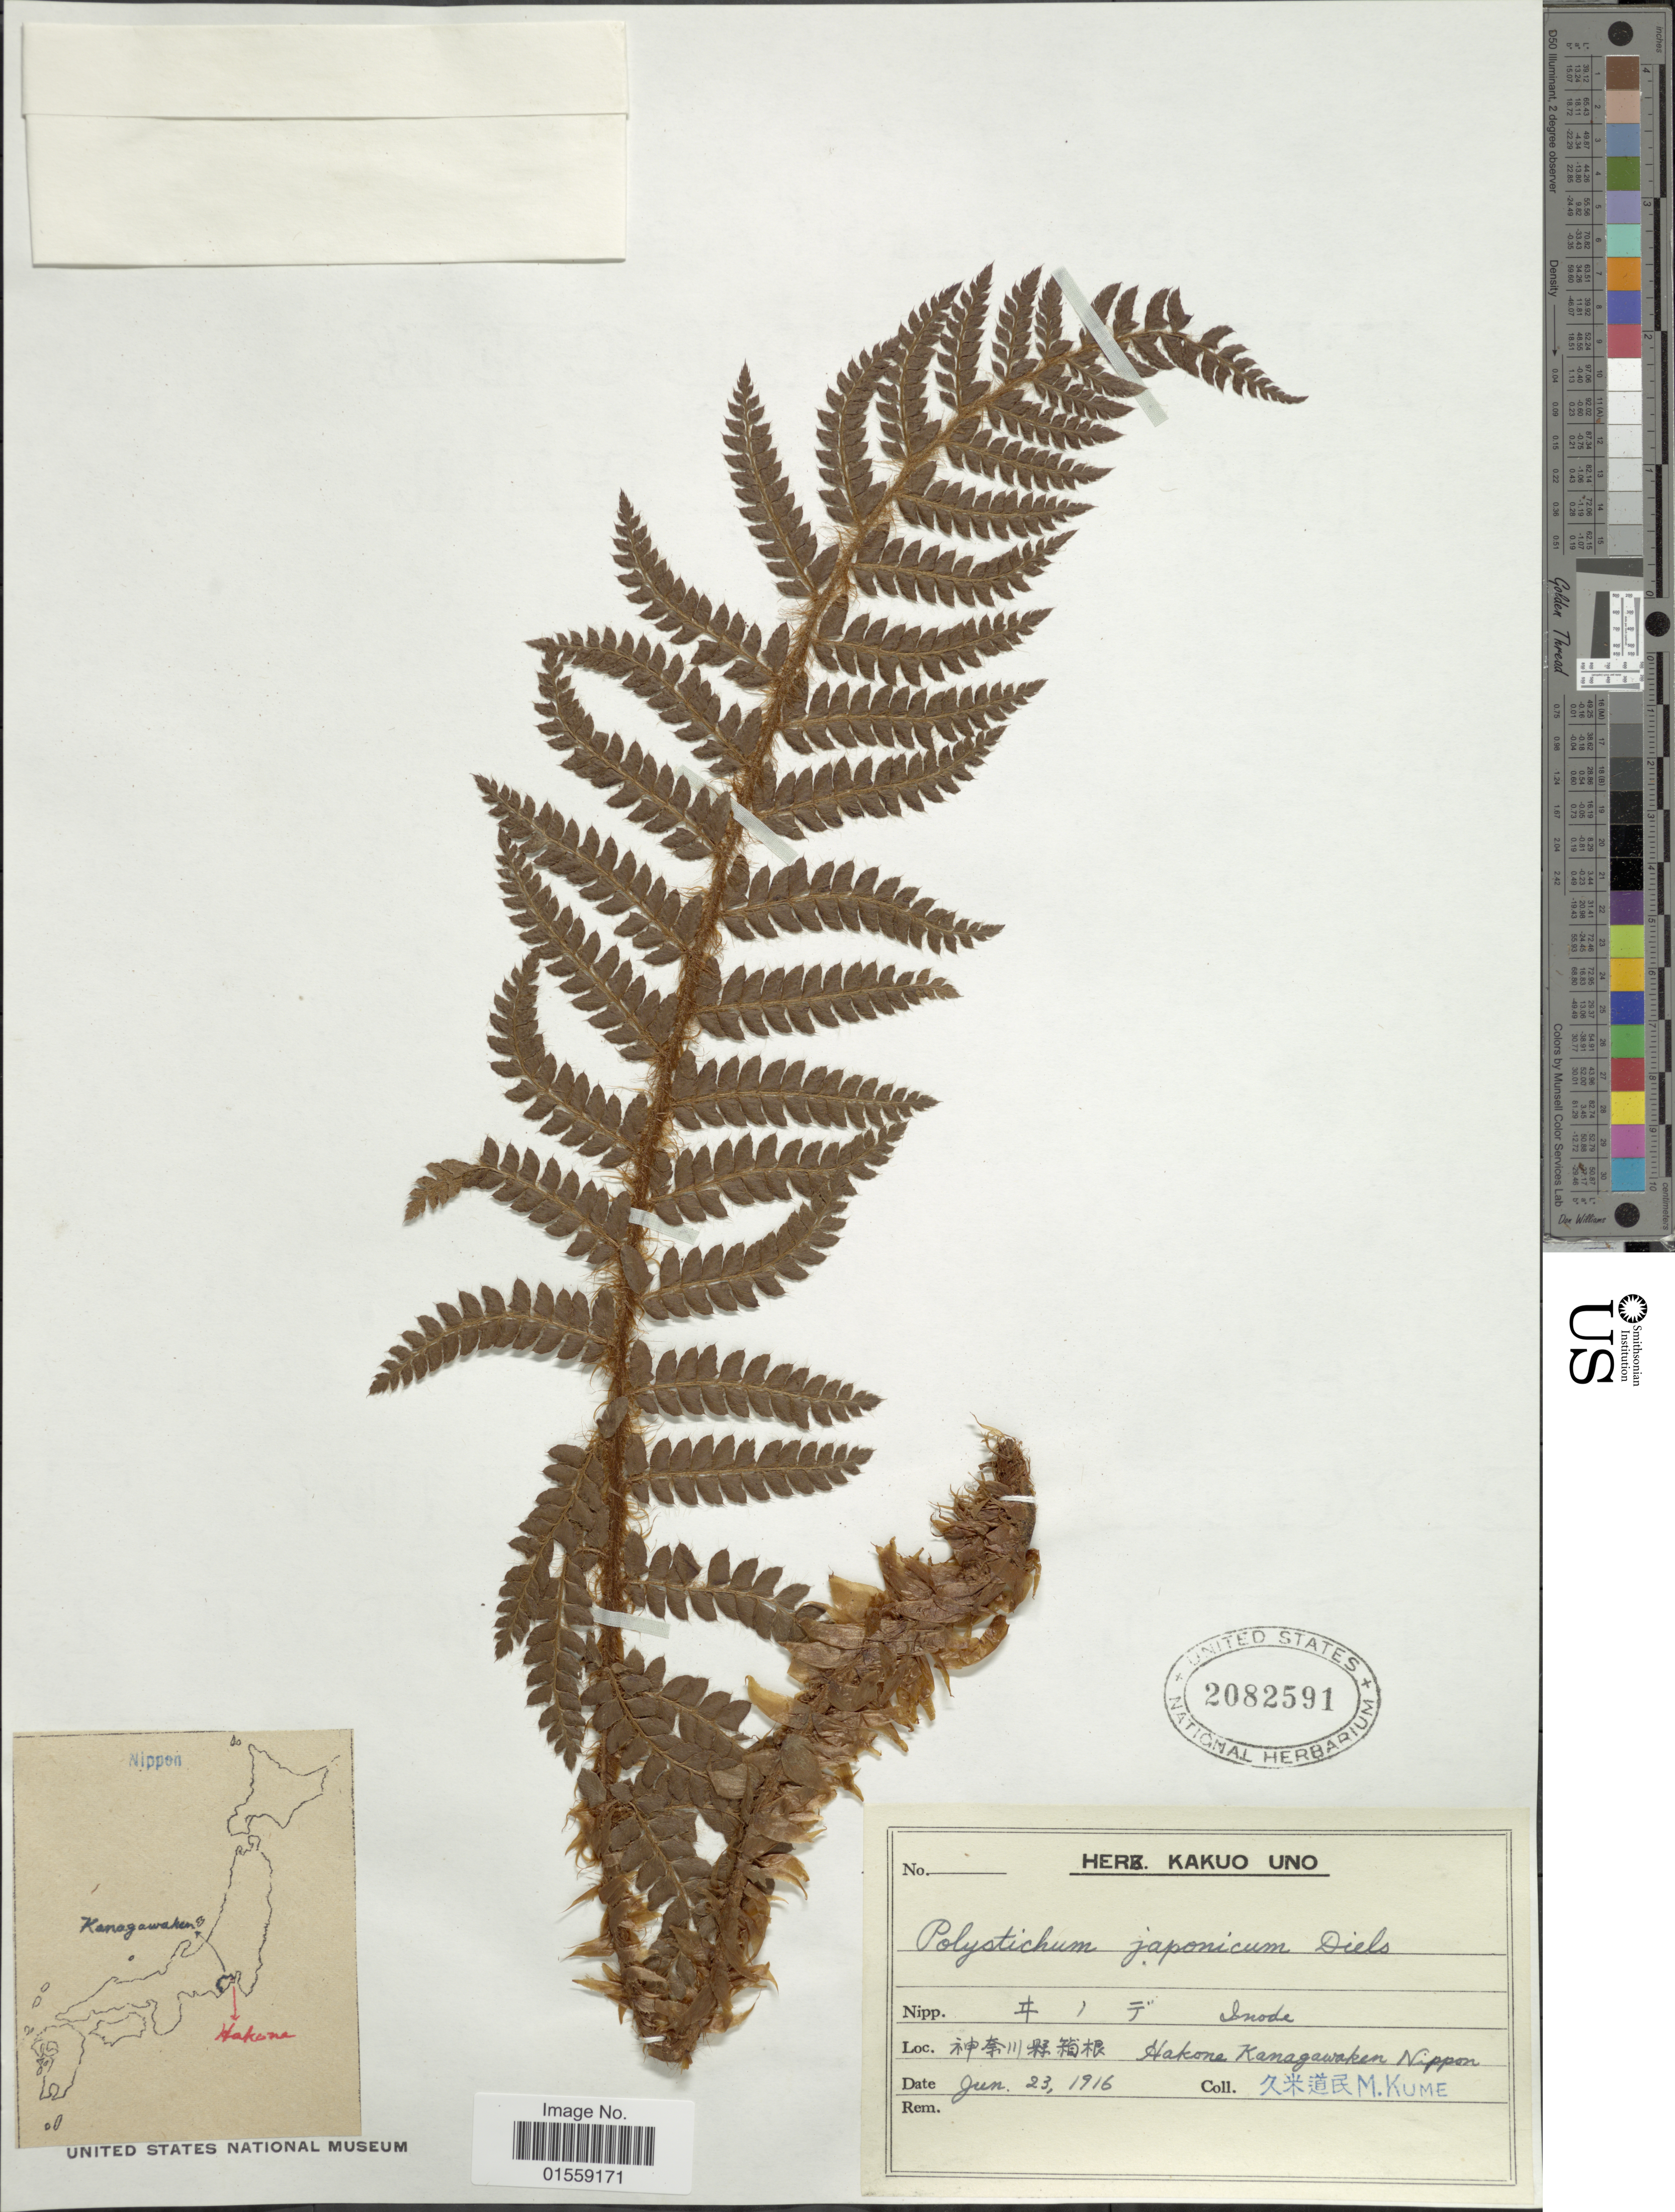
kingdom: Plantae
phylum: Tracheophyta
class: Polypodiopsida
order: Polypodiales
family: Dryopteridaceae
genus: Polystichum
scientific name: Polystichum japonicum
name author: Diels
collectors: M. Kume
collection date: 1916-06-23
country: Japan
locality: Hakone Kanagawaken Nippon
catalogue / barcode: US 2082591